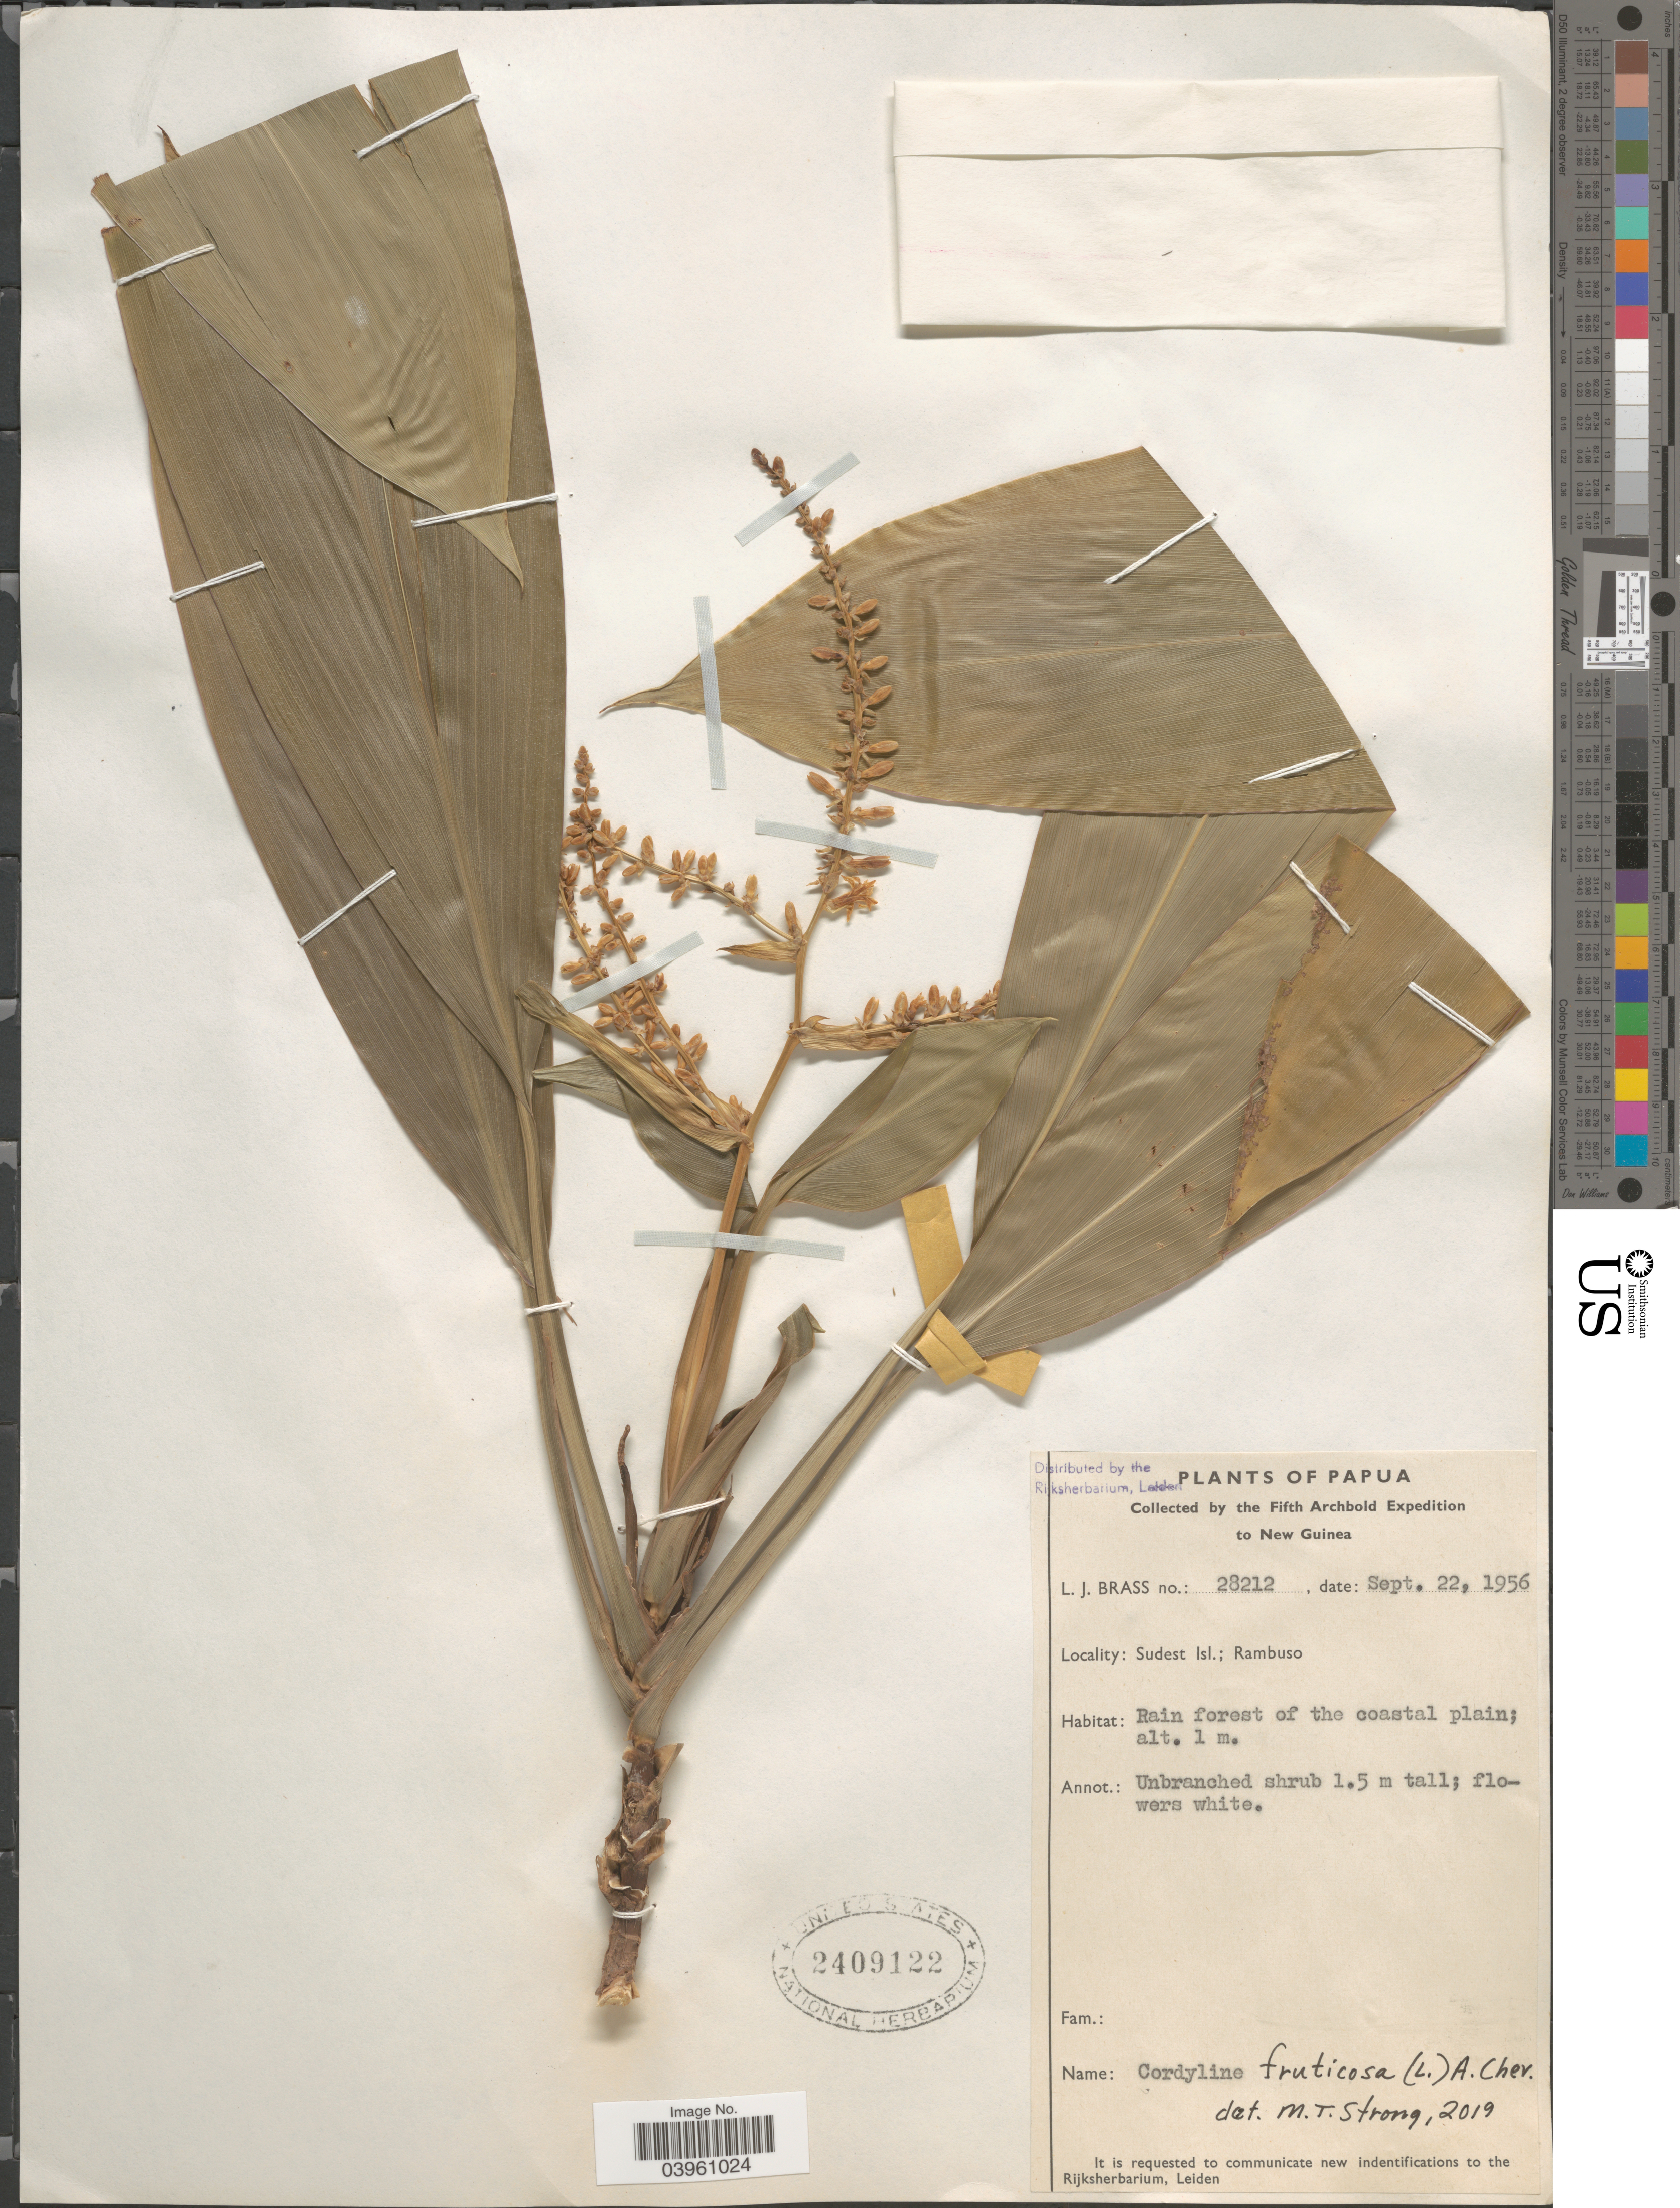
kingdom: Plantae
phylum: Tracheophyta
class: Liliopsida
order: Asparagales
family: Asparagaceae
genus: Cordyline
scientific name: Cordyline fruticosa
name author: (L.) A. Chev.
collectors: L. J. Brass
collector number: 28212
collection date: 1956-09-22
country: Papua New Guinea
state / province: Milne Bay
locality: New Guinea. Sudest Isl.; Rambuso.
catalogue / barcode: US 2409122